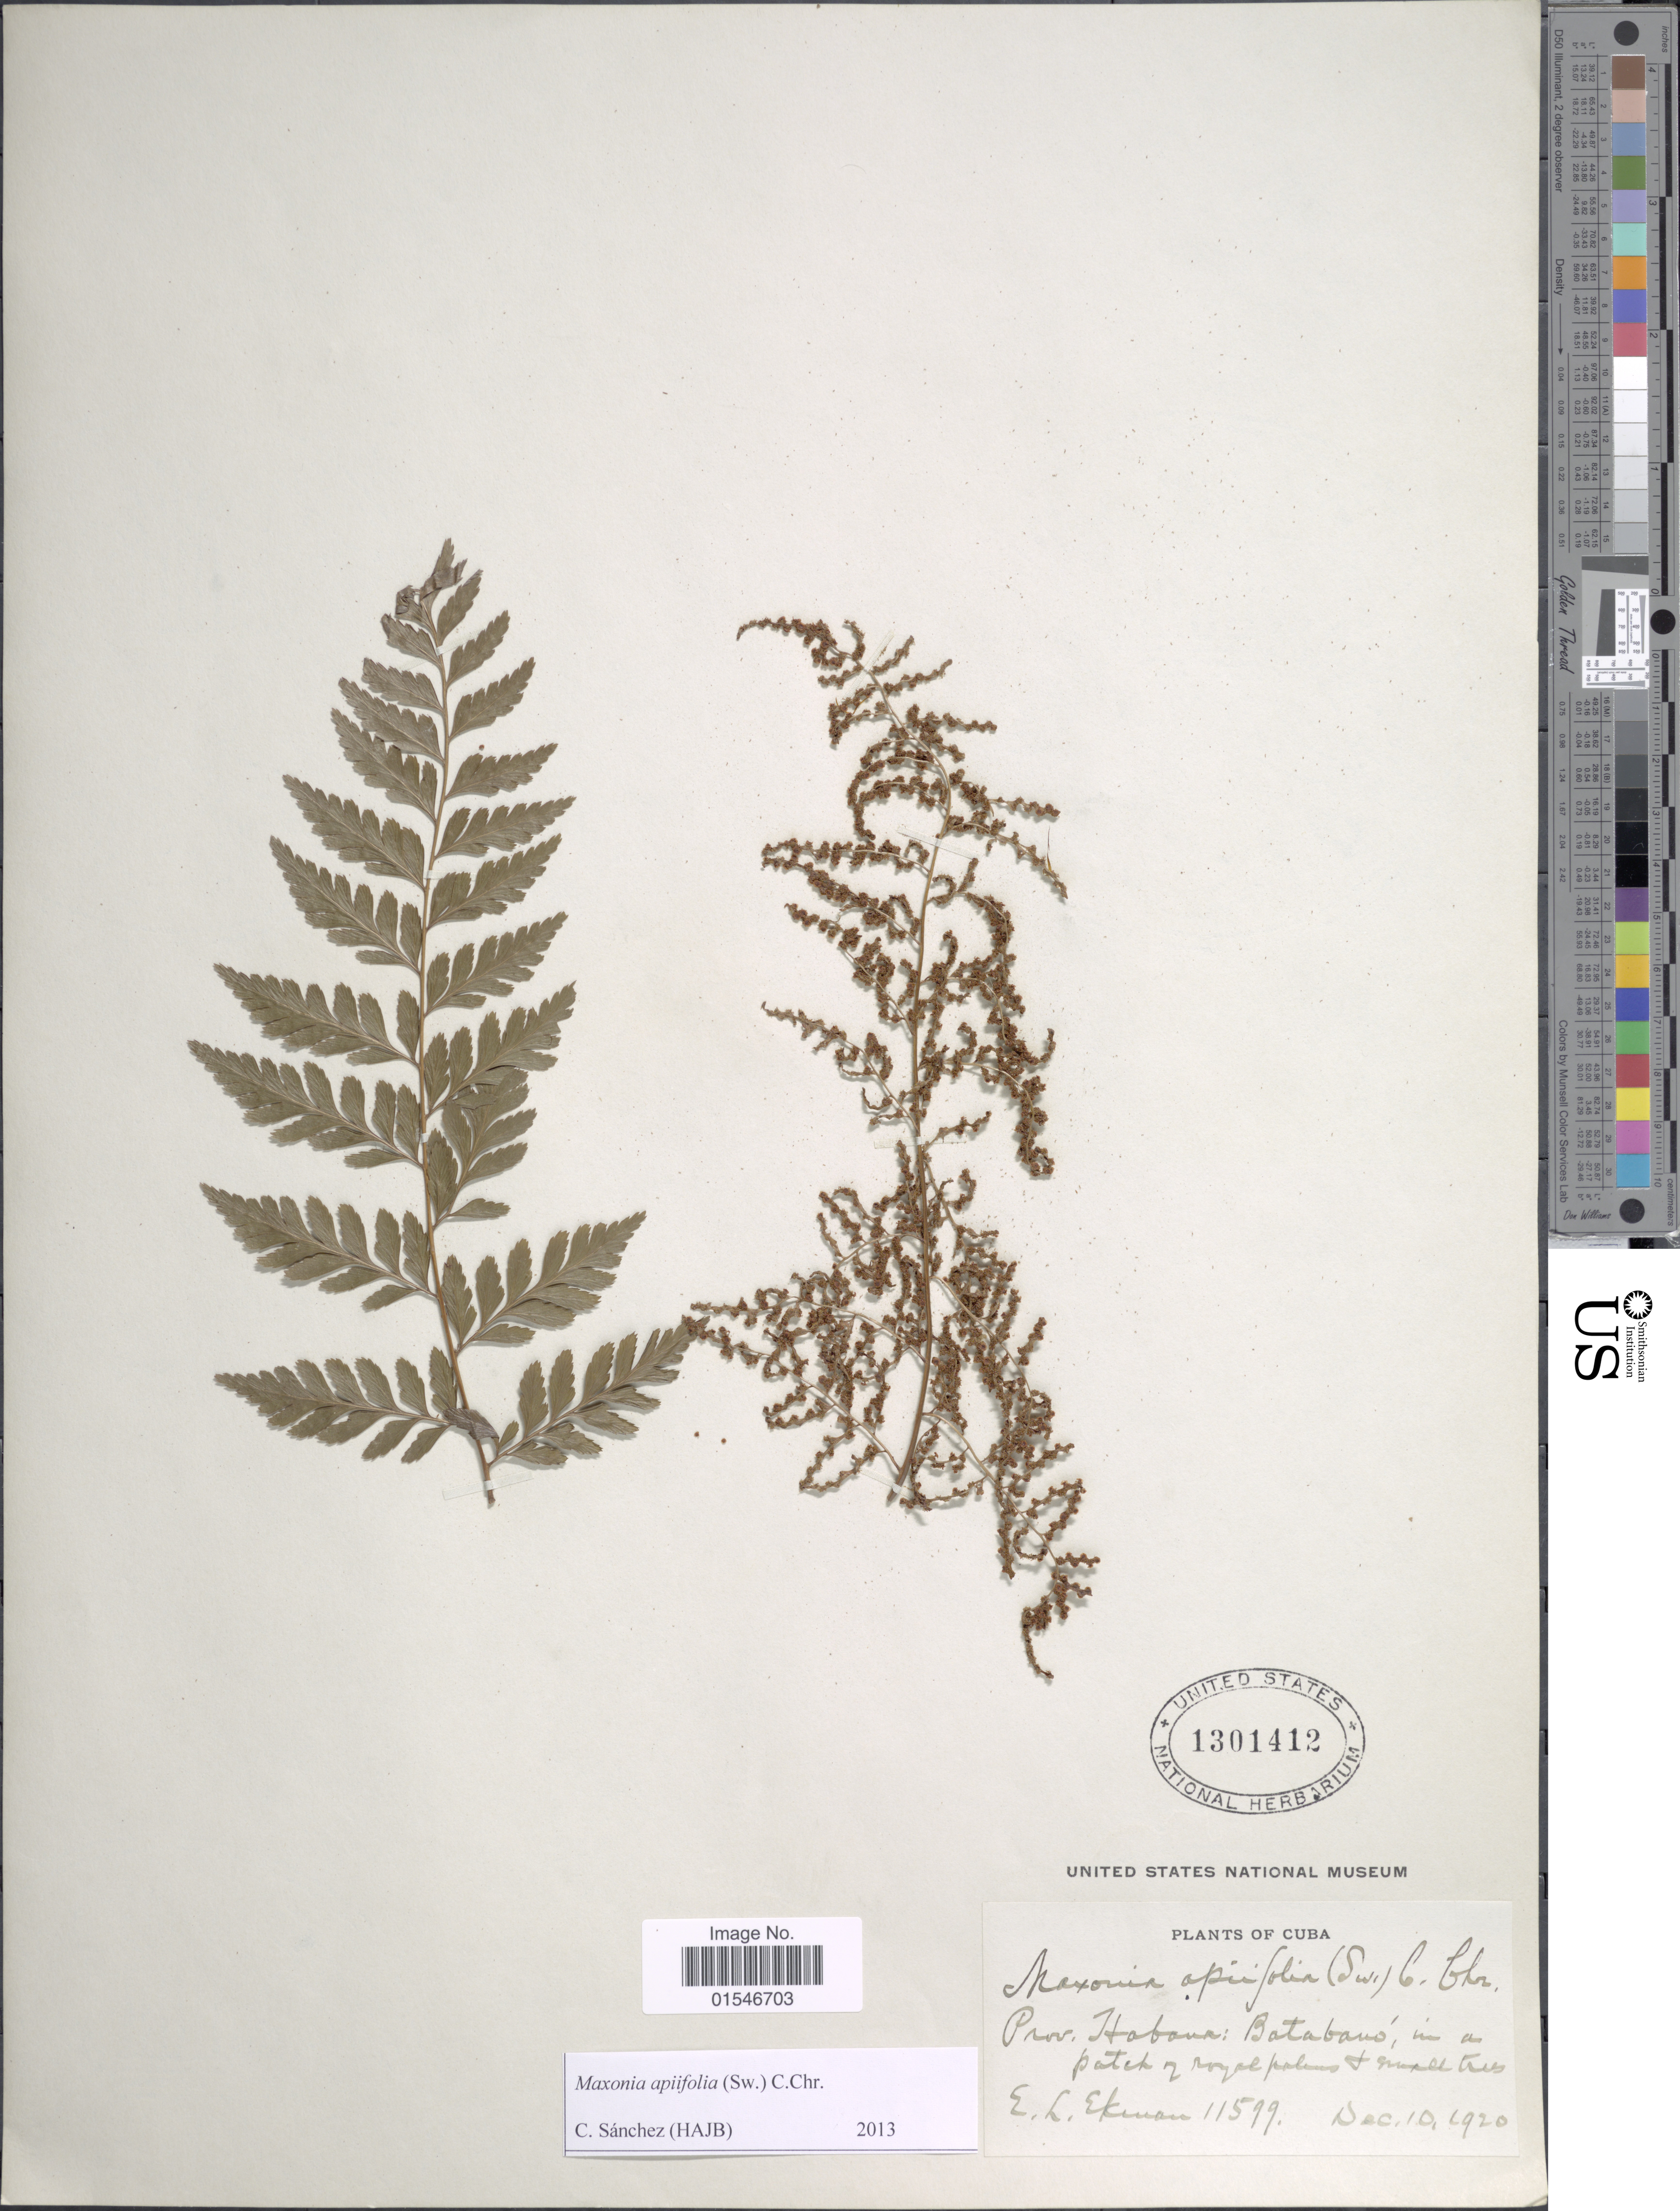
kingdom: Plantae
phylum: Tracheophyta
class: Polypodiopsida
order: Polypodiales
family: Dryopteridaceae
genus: Maxonia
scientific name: Maxonia apiifolia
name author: (Sw.) C. Chr.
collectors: E. L. Ekman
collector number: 11599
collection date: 1920-12-10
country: Cuba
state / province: Mayabeque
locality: Prov. Habana: Batabanó, in a patch of royal palms and small trees.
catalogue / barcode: US 1301412